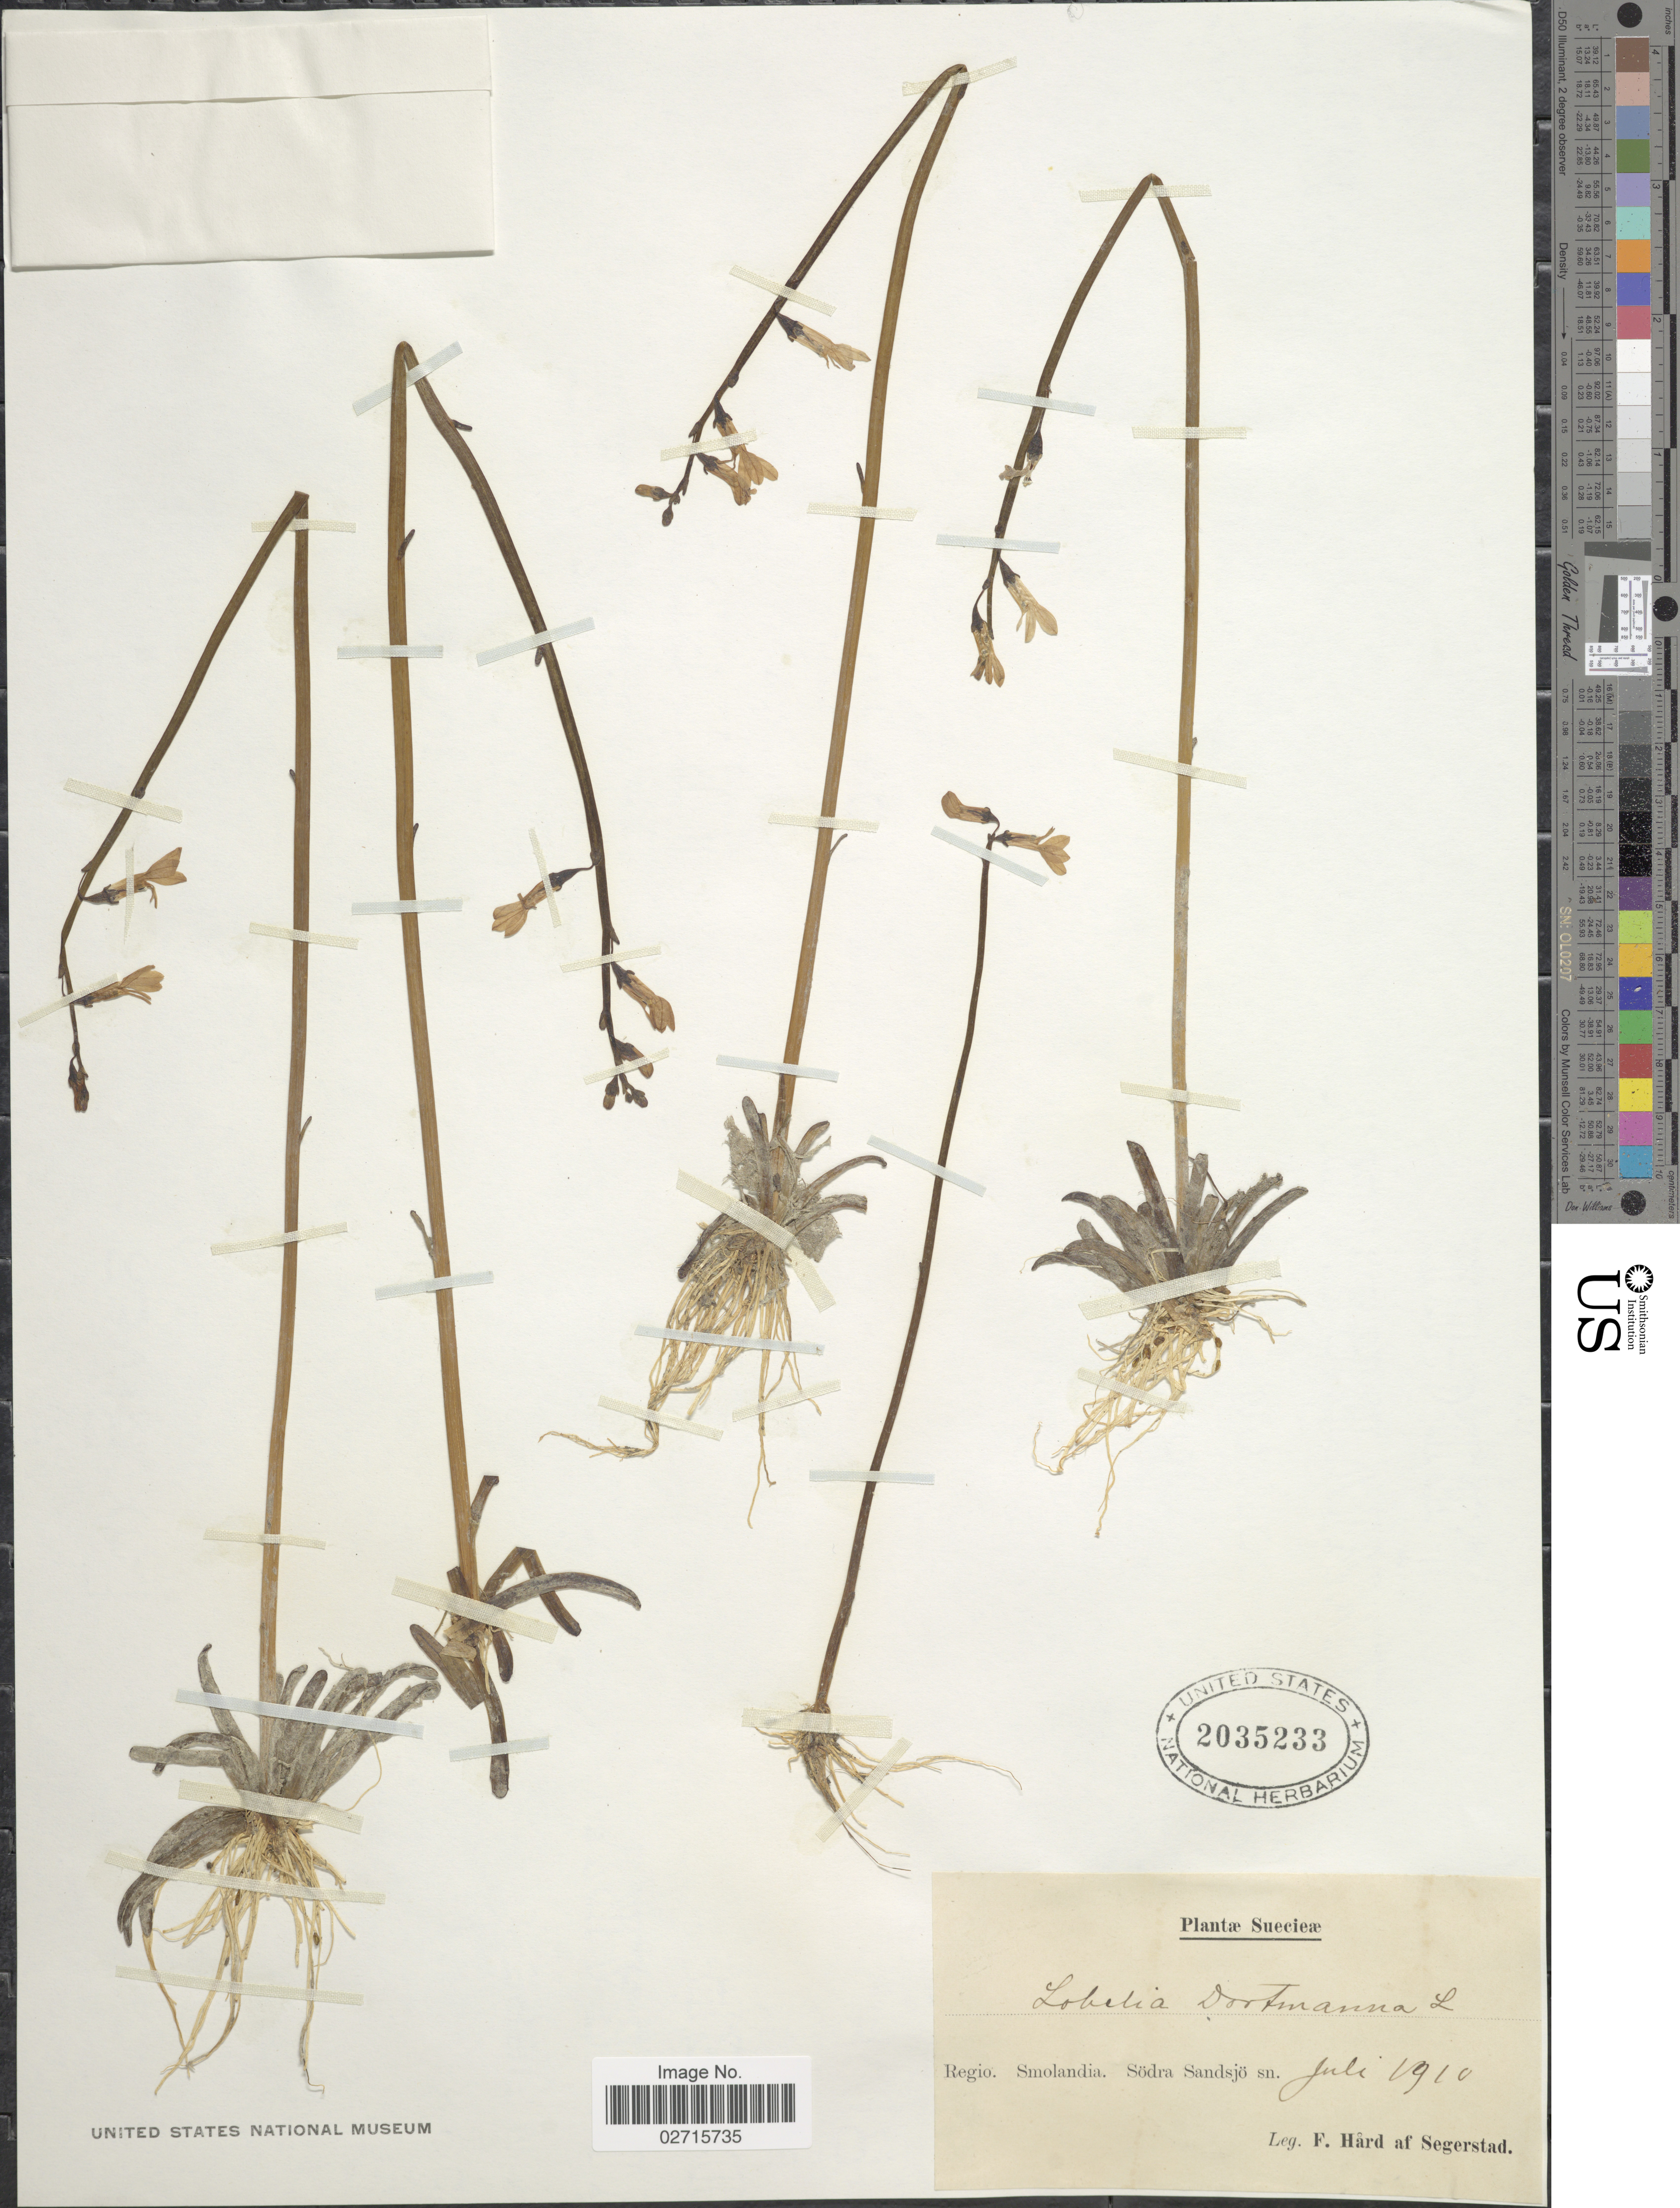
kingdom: Plantae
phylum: Tracheophyta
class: Magnoliopsida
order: Asterales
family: Campanulaceae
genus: Lobelia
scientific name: Lobelia dortmanna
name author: L.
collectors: F. Hård af Segerstad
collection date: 1910-07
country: Sweden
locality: Suecieae. Regio. Smolandia. Sodra Sandsjo sn.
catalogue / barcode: US 2035233